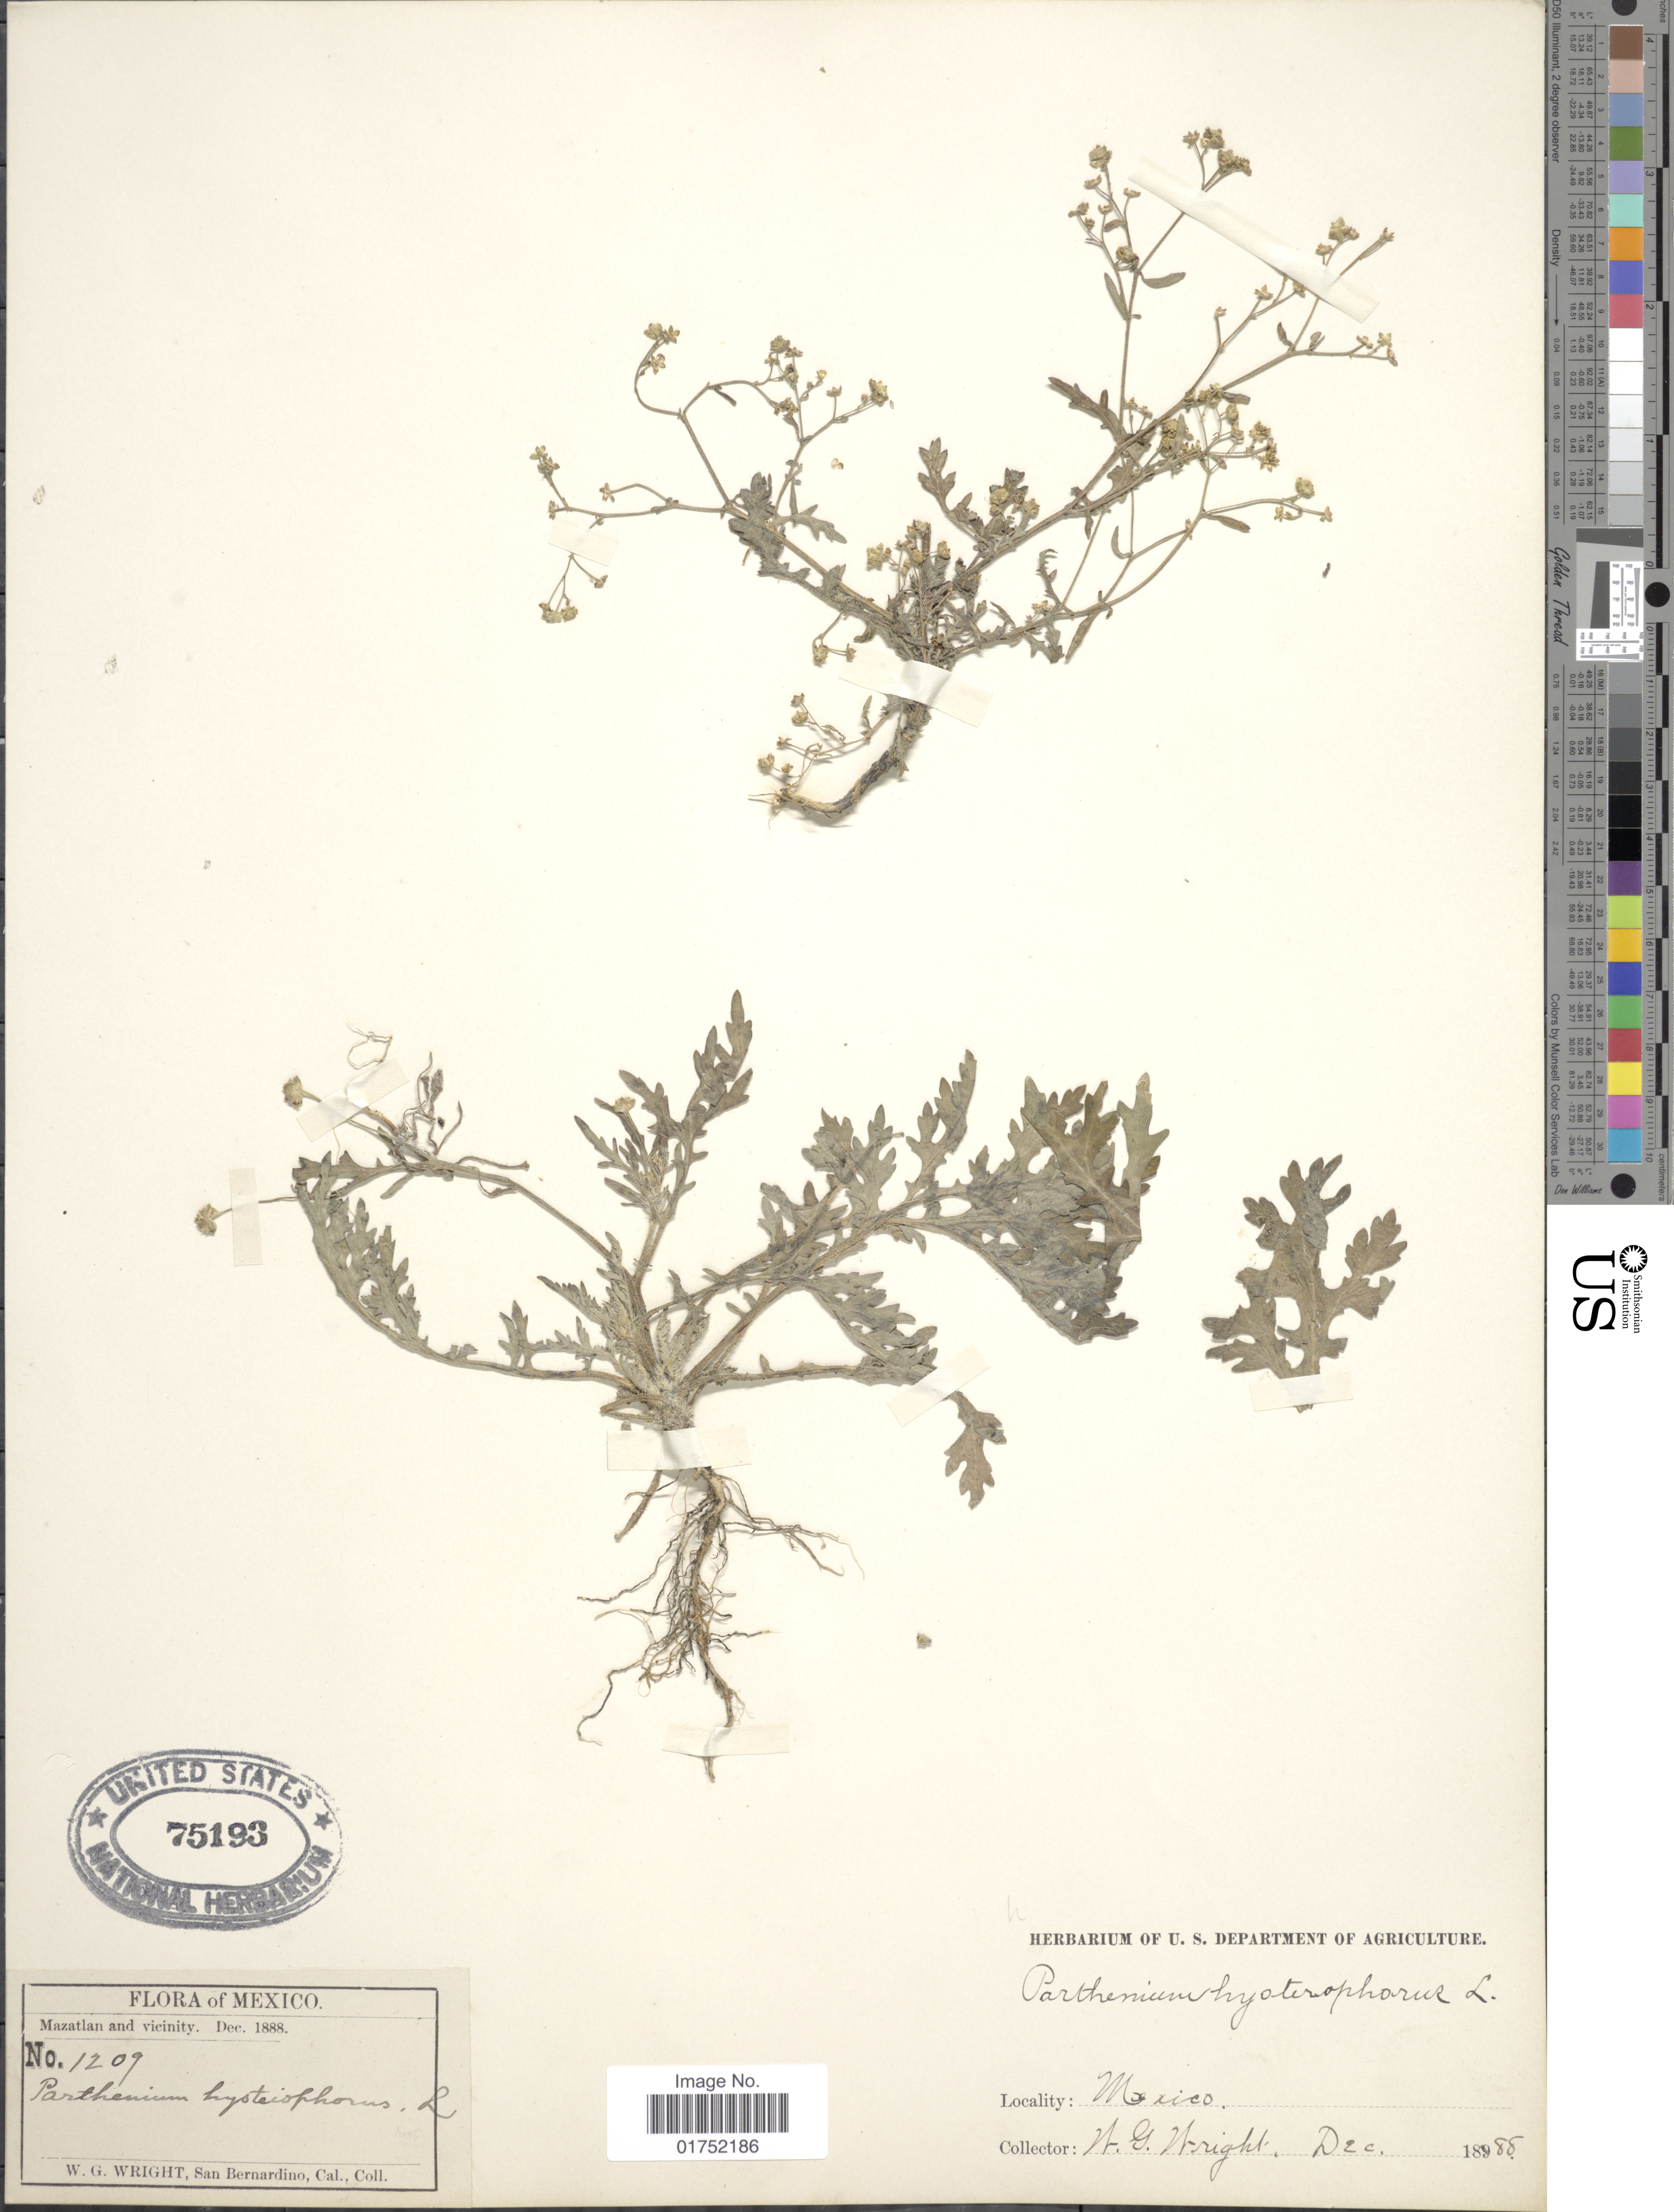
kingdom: Plantae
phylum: Tracheophyta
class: Magnoliopsida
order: Asterales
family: Asteraceae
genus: Parthenium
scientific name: Parthenium hysterophorus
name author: L.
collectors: W. G. Wright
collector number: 1209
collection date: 1888-12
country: Mexico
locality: Mazatlan and Vicinity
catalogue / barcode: US 75193